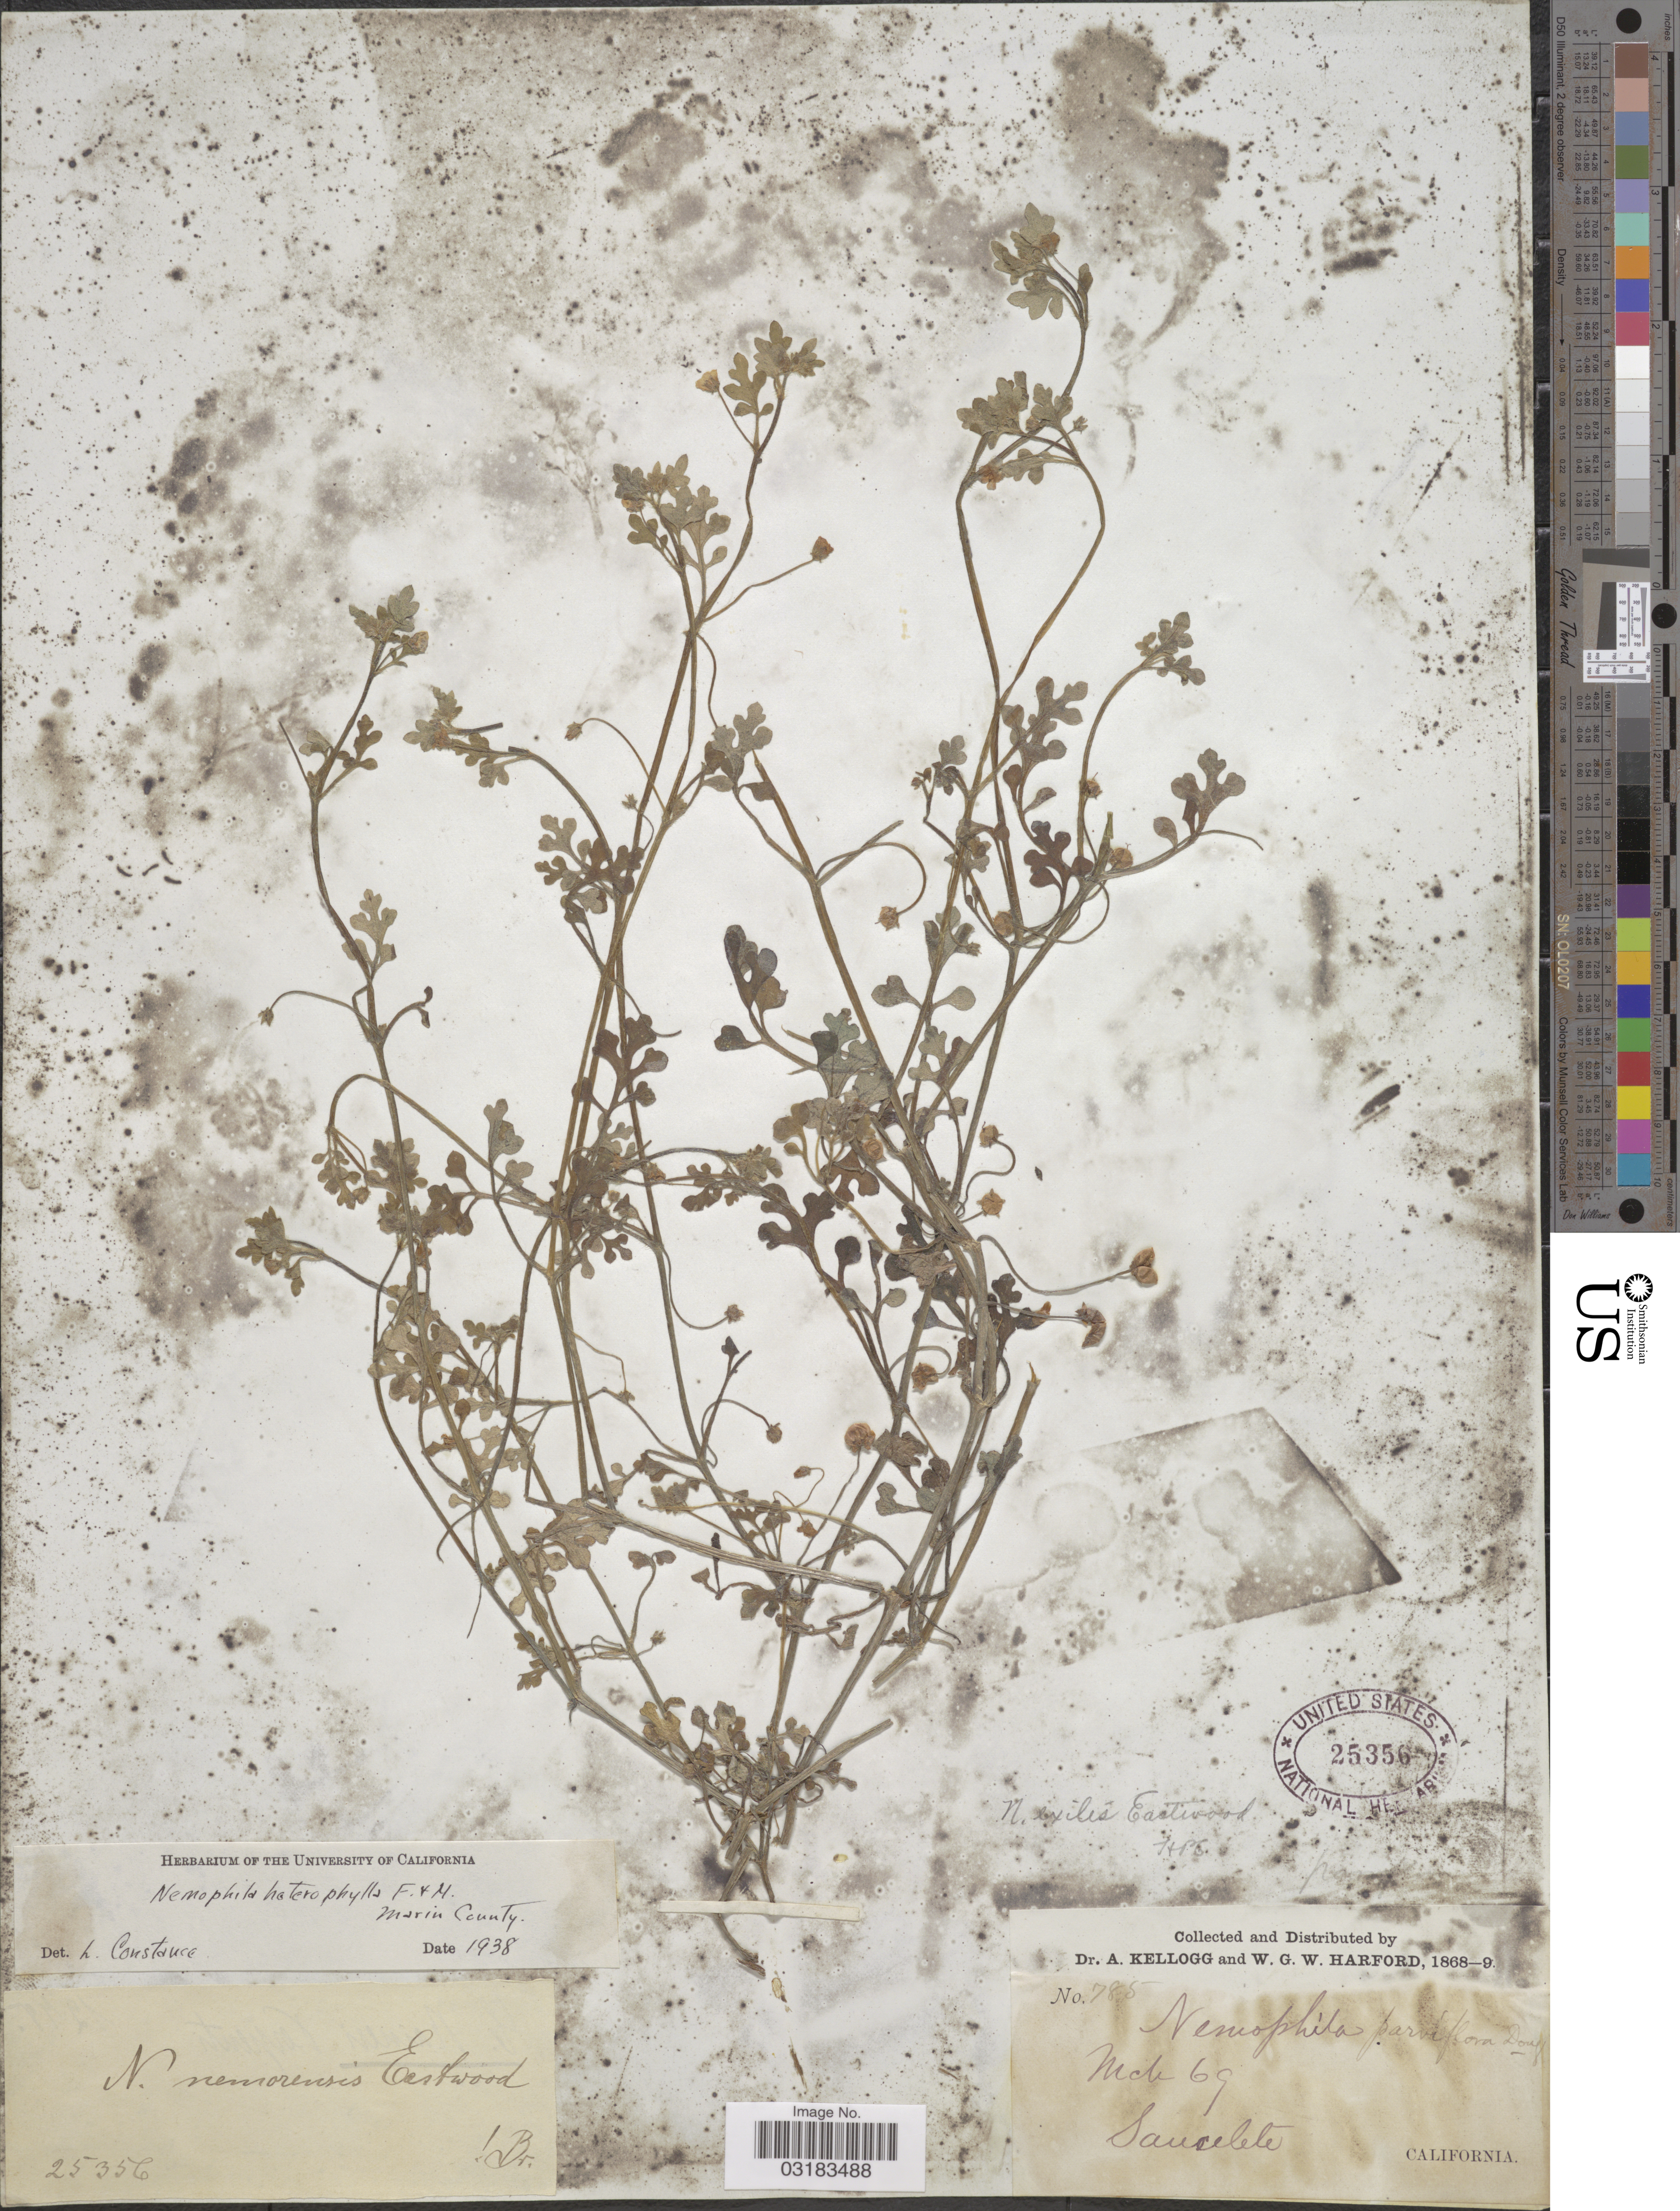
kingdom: Plantae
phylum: Tracheophyta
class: Magnoliopsida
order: Boraginales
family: Hydrophyllaceae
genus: Nemophila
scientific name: Nemophila heterophylla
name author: Fisch. & C.A. Mey.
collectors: A. Kellogg & W. G. W. Harford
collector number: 785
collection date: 1869-03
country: United States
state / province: California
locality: Saucelito.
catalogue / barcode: US 25356